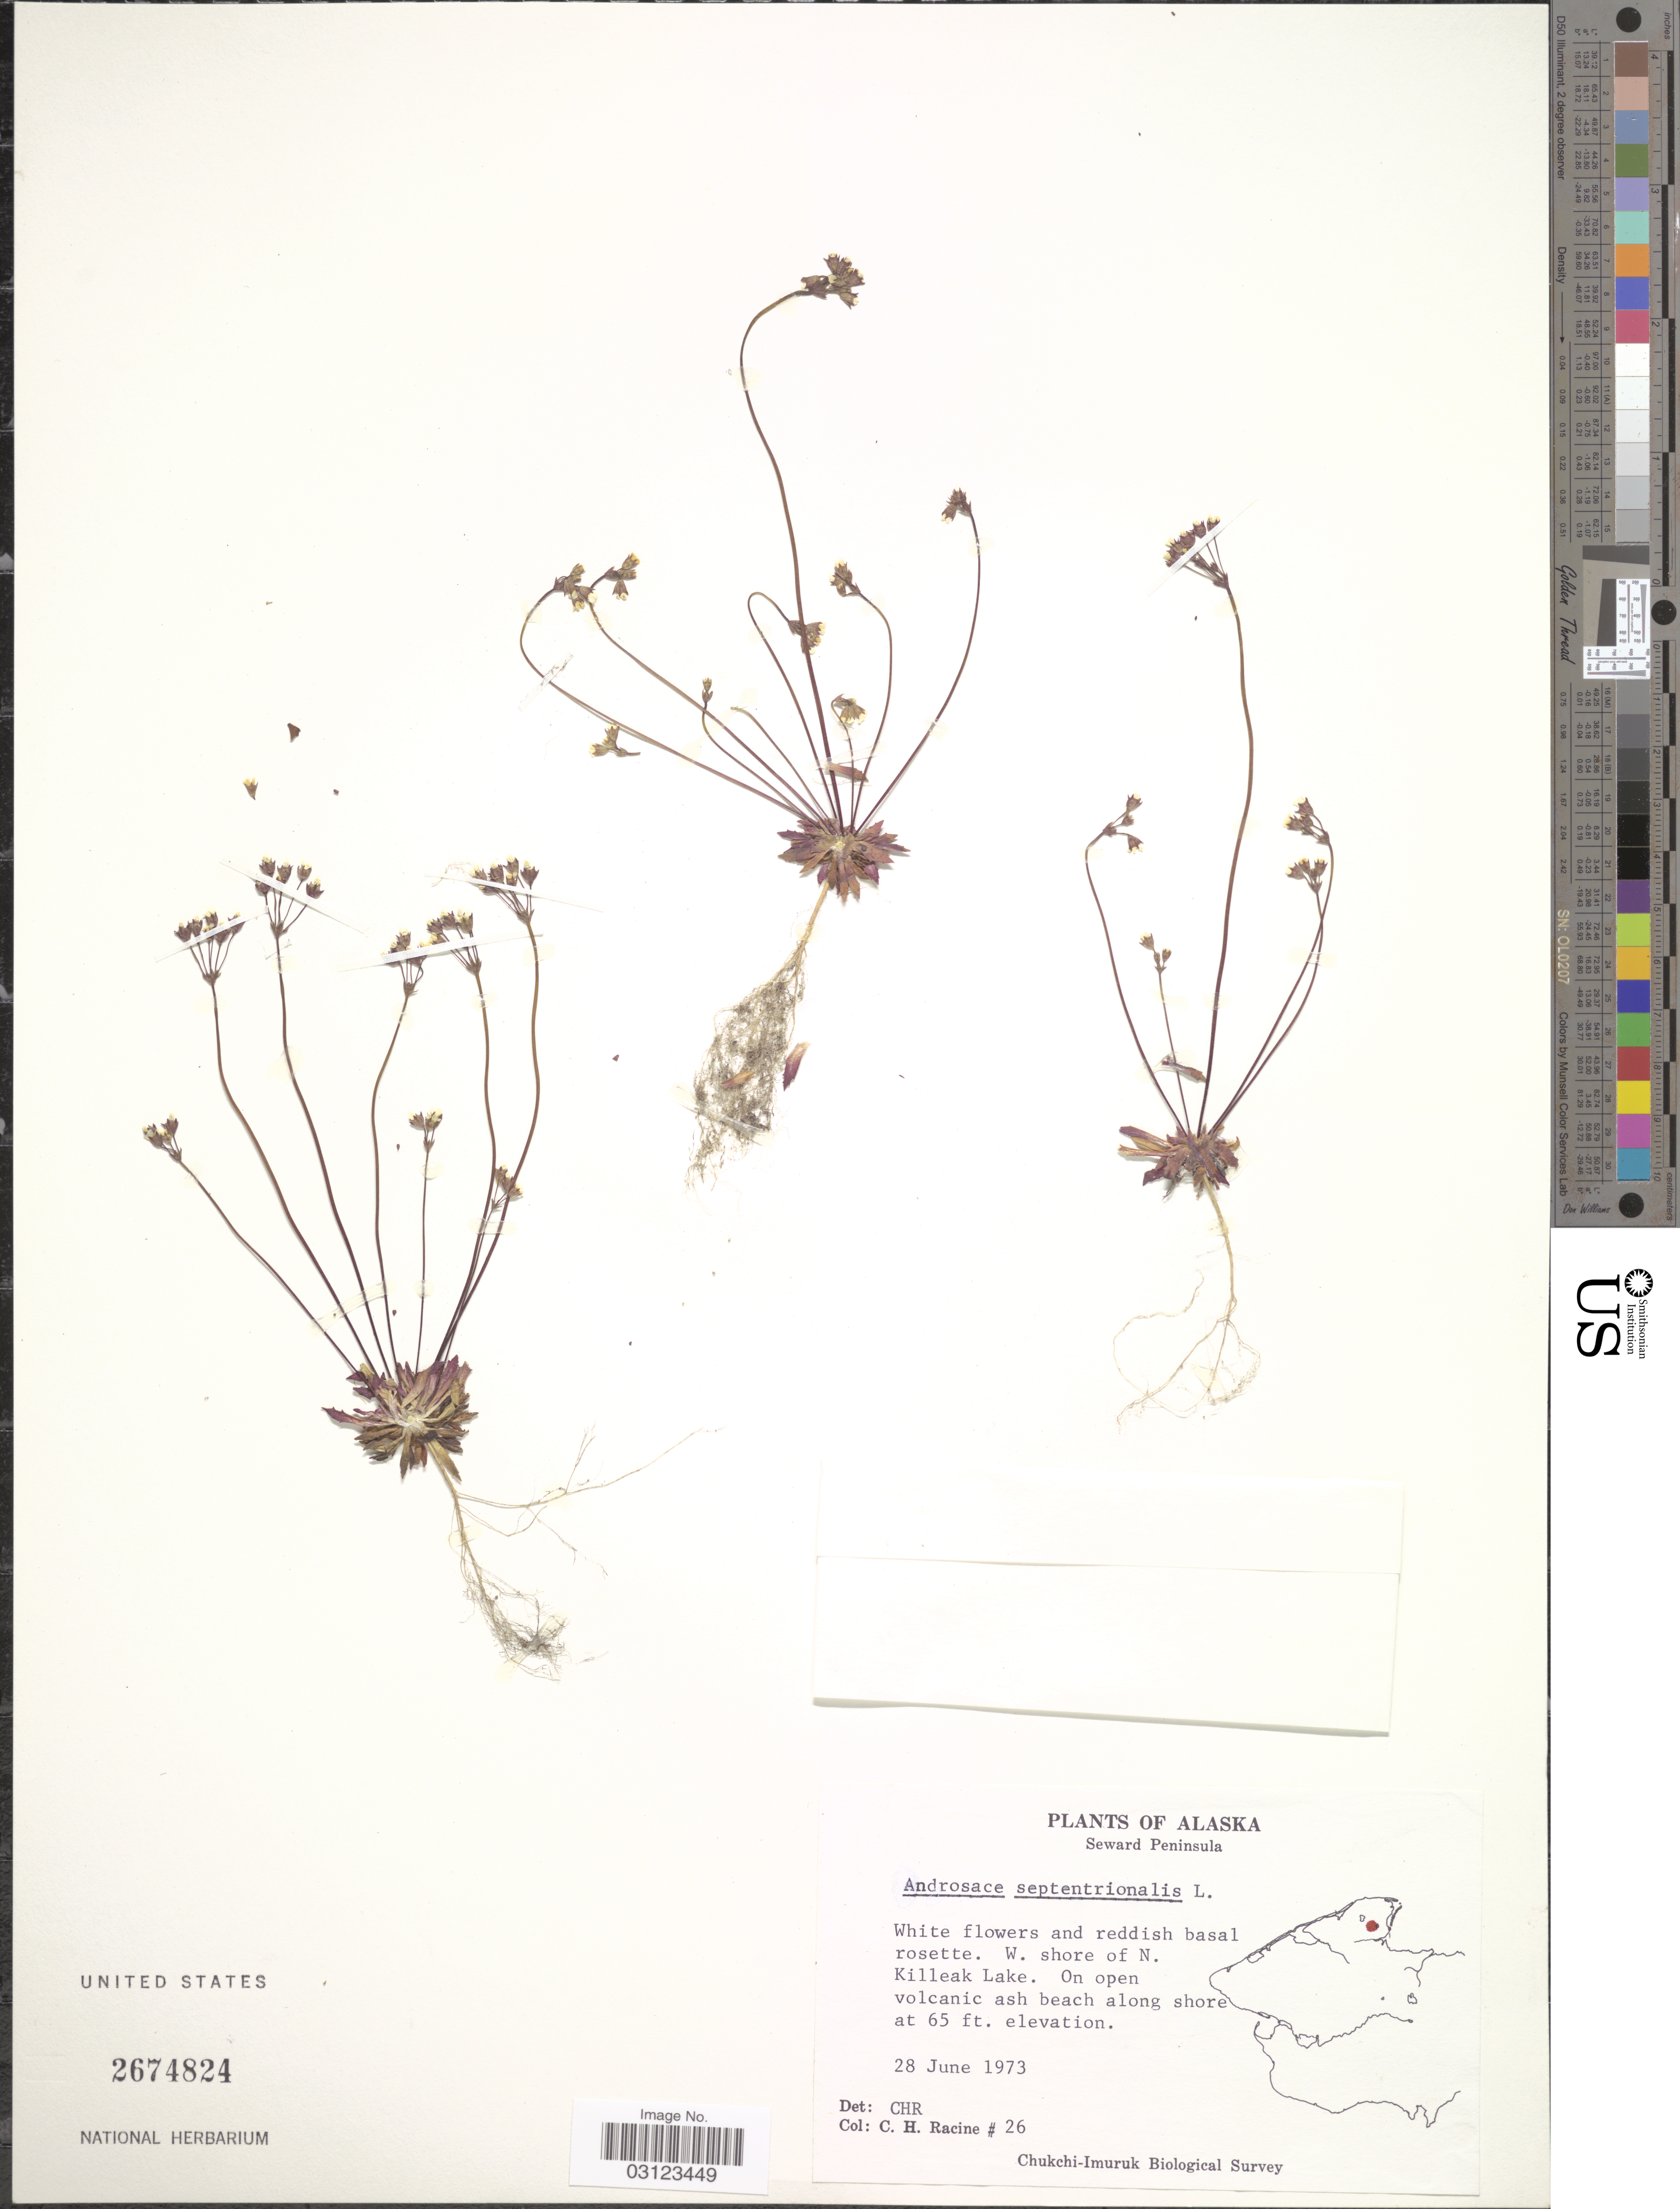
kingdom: Plantae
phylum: Tracheophyta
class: Magnoliopsida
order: Ericales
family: Primulaceae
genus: Androsace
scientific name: Androsace septentrionalis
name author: L.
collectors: C. Racine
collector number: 26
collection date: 1973-06-28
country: United States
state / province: Alaska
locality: Seward Peninsula. W. shore of N. Killeak Lake.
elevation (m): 20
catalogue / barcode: US 2674824